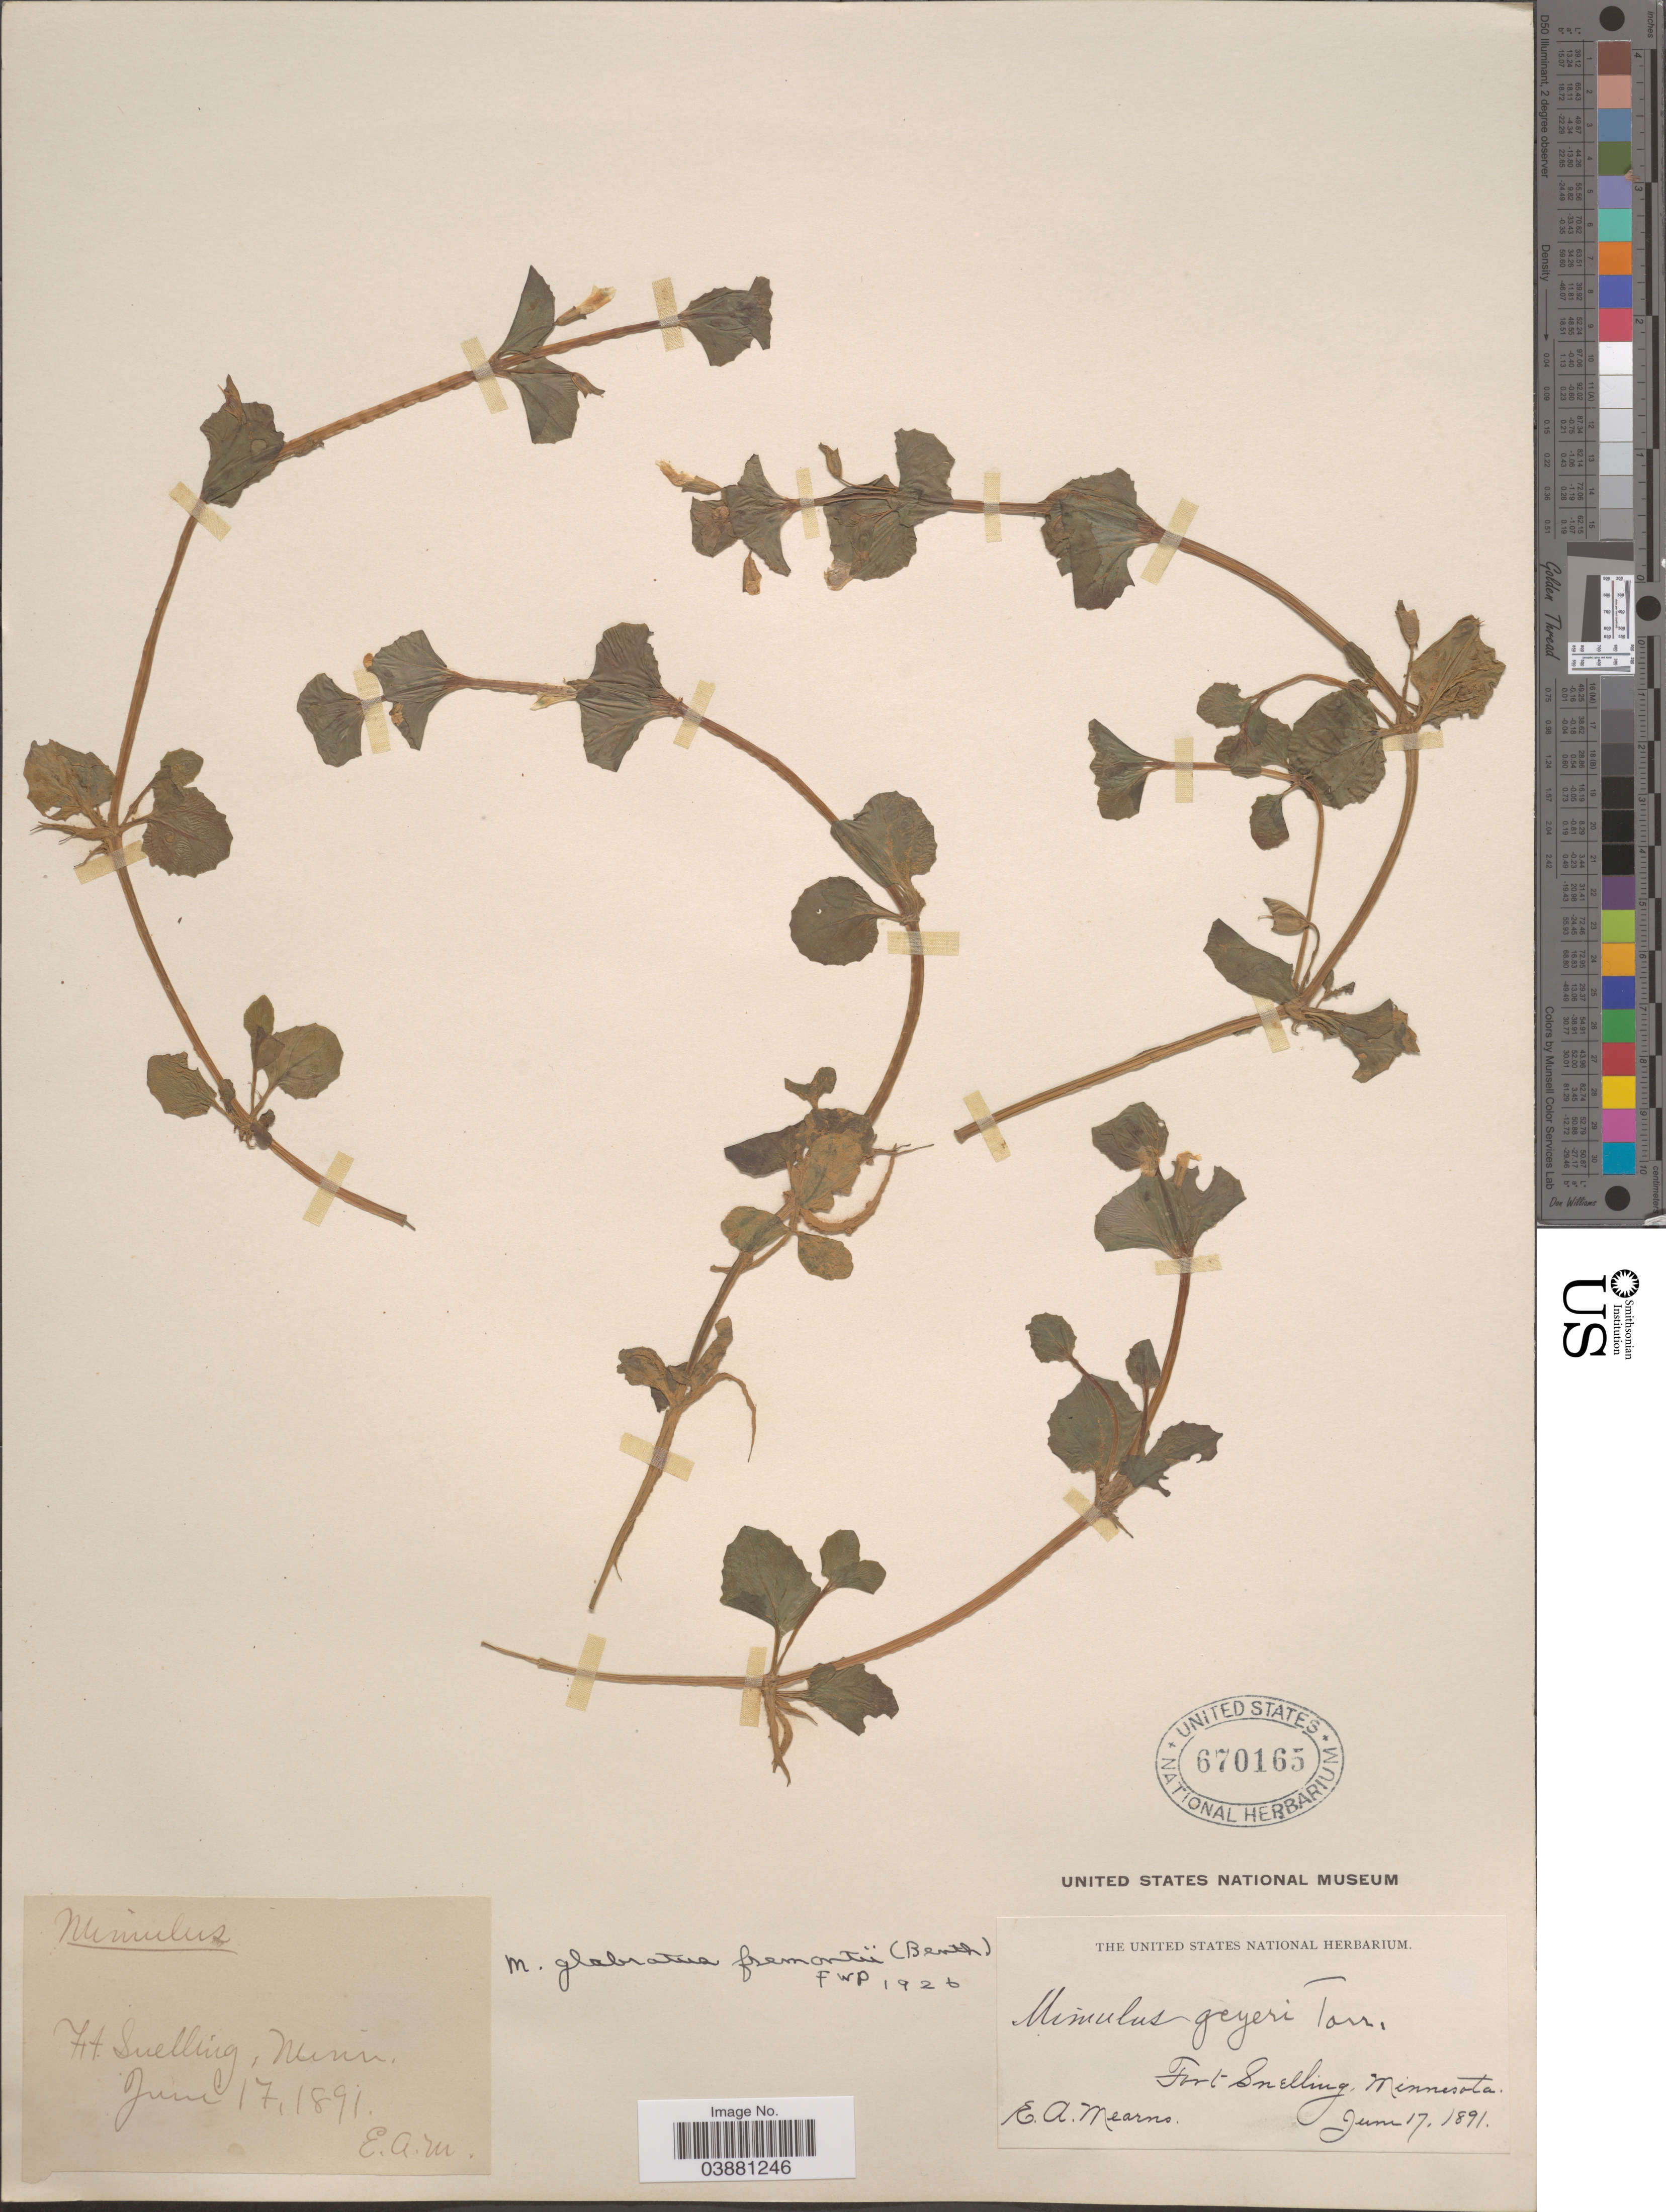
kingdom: Plantae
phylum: Tracheophyta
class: Magnoliopsida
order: Lamiales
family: Phrymaceae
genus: Mimulus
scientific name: Mimulus glabratus var. fremontii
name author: Kunth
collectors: E. A. Mearns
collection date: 1891-06-17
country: United States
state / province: Minnesota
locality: Fort Snelling.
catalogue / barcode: US 670165